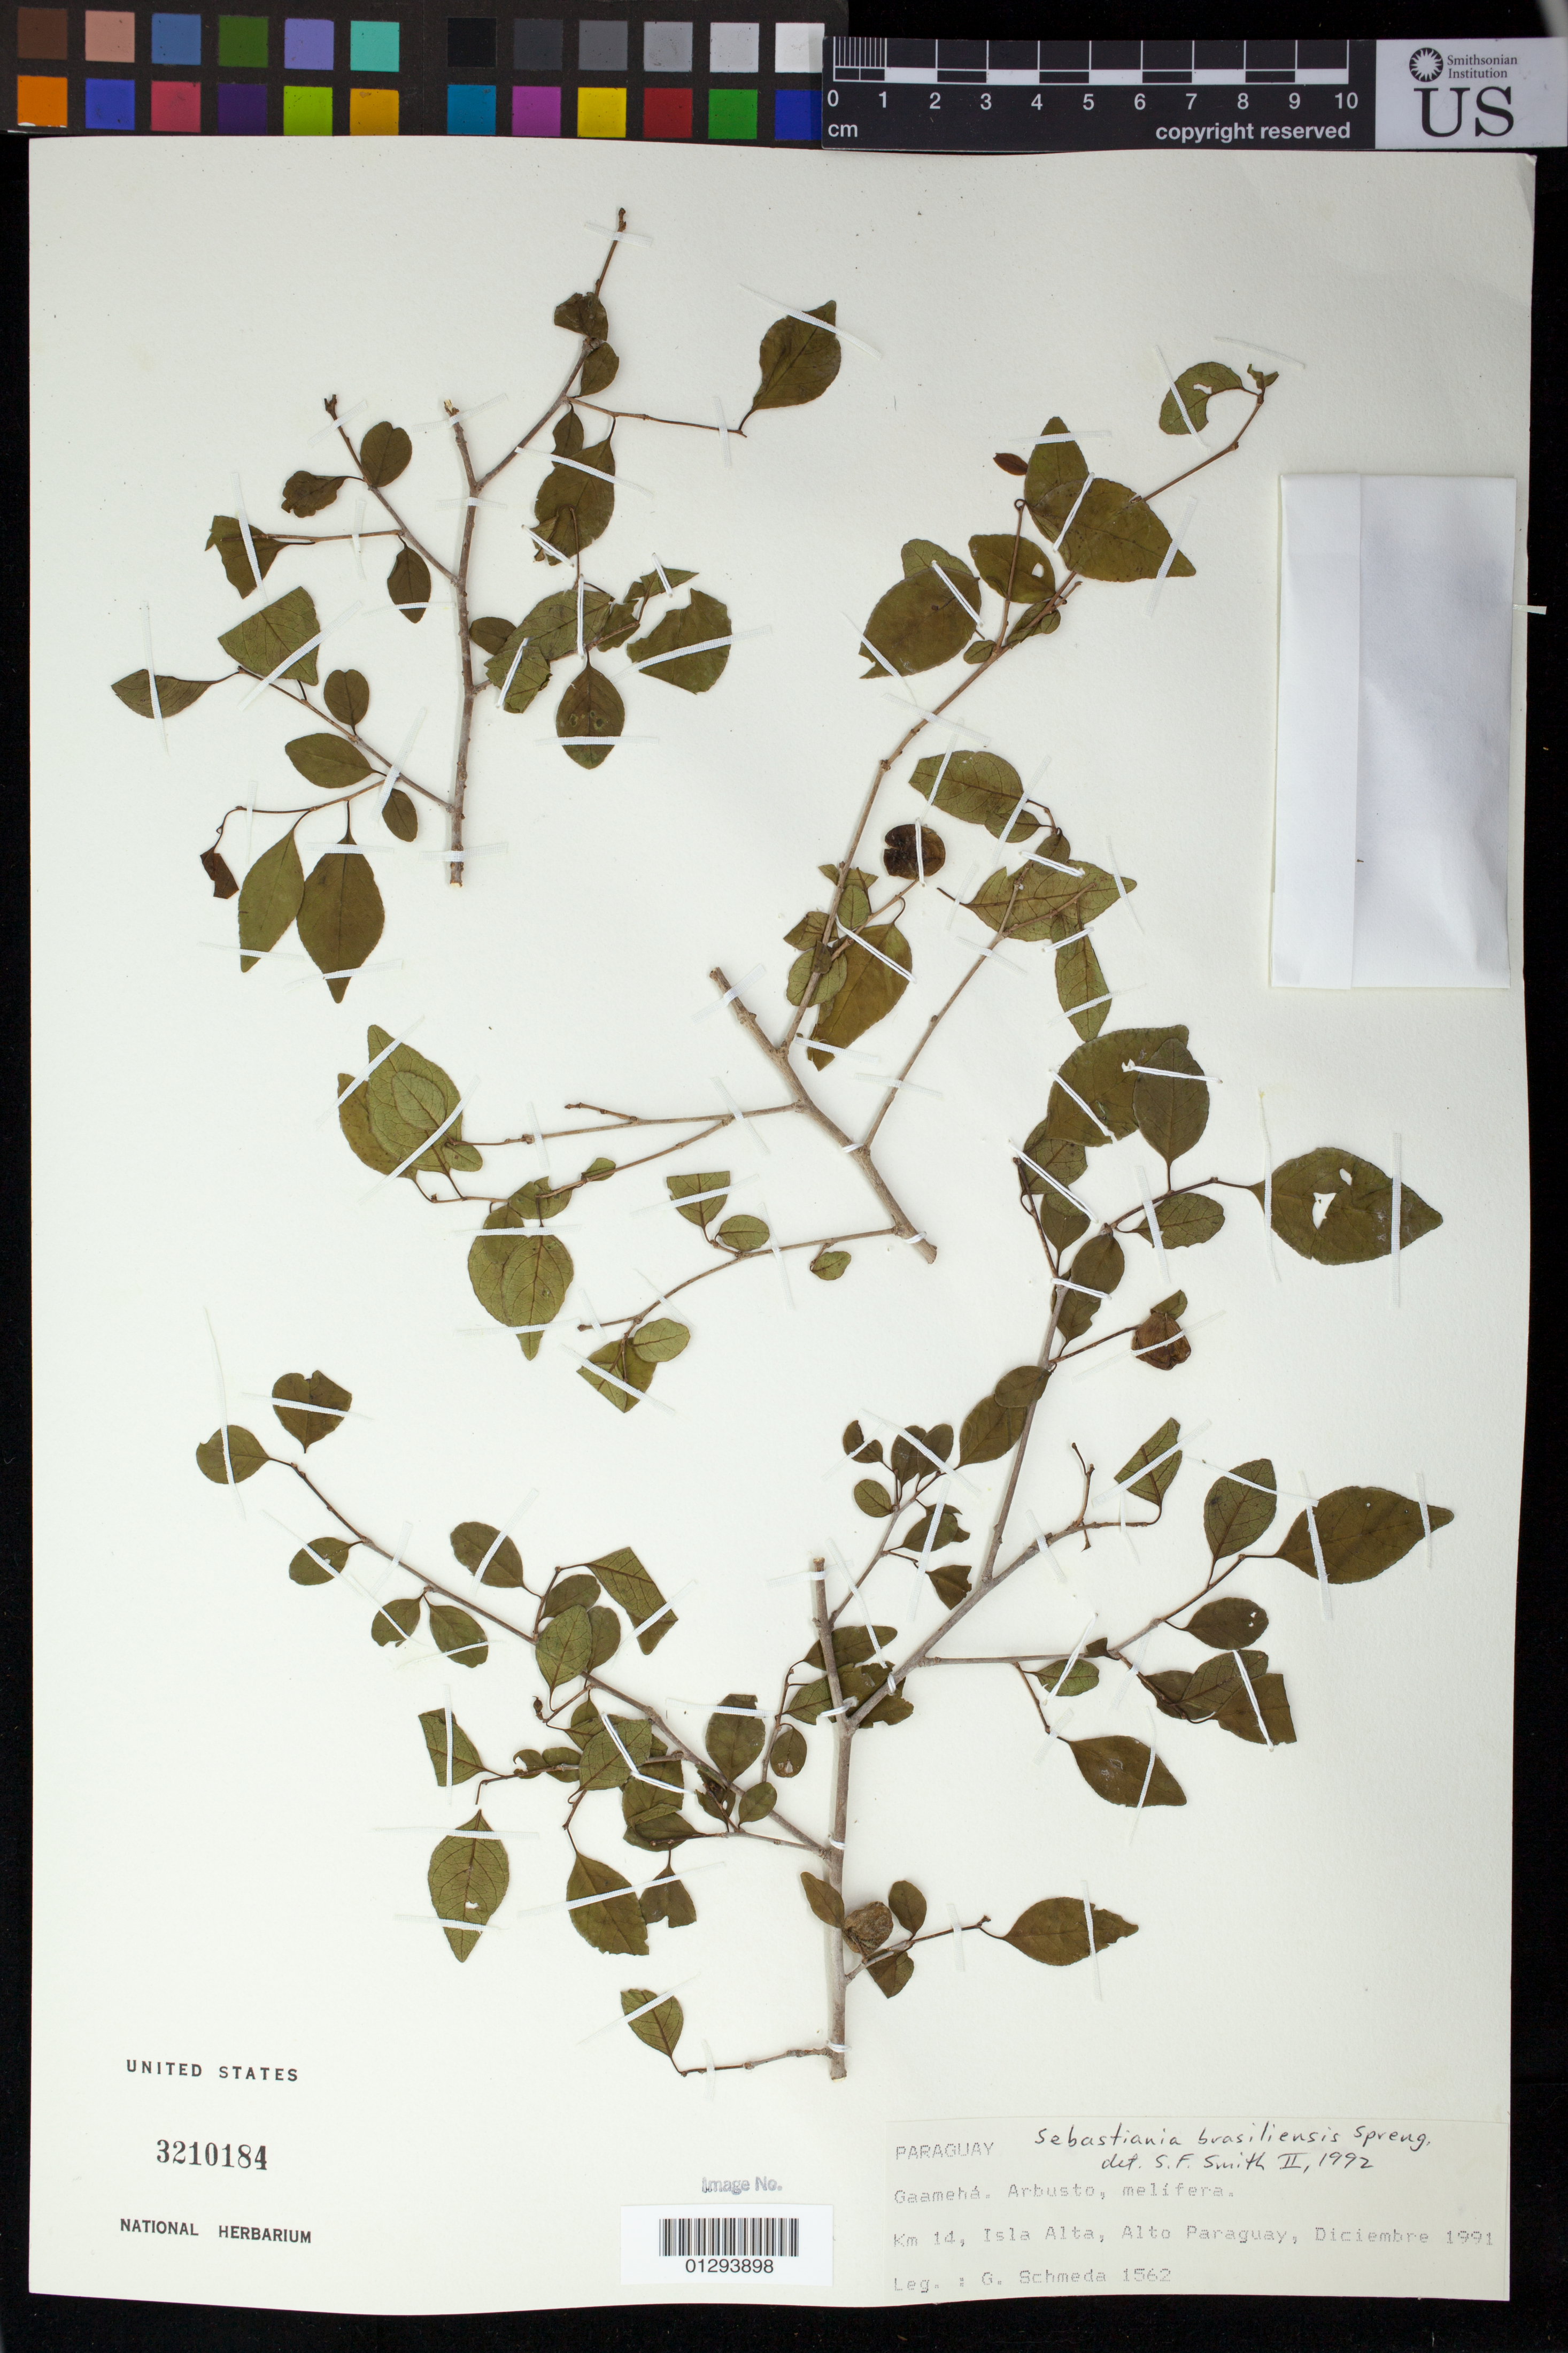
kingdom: Plantae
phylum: Tracheophyta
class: Magnoliopsida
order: Malpighiales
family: Euphorbiaceae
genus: Sebastiania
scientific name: Sebastiania brasiliensis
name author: Spreng.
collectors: G. Schmeda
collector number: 1562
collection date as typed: Dec 1991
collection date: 1991-12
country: Paraguay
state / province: Alto Paraguay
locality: Km 14, isla alta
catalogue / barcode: US 3210184